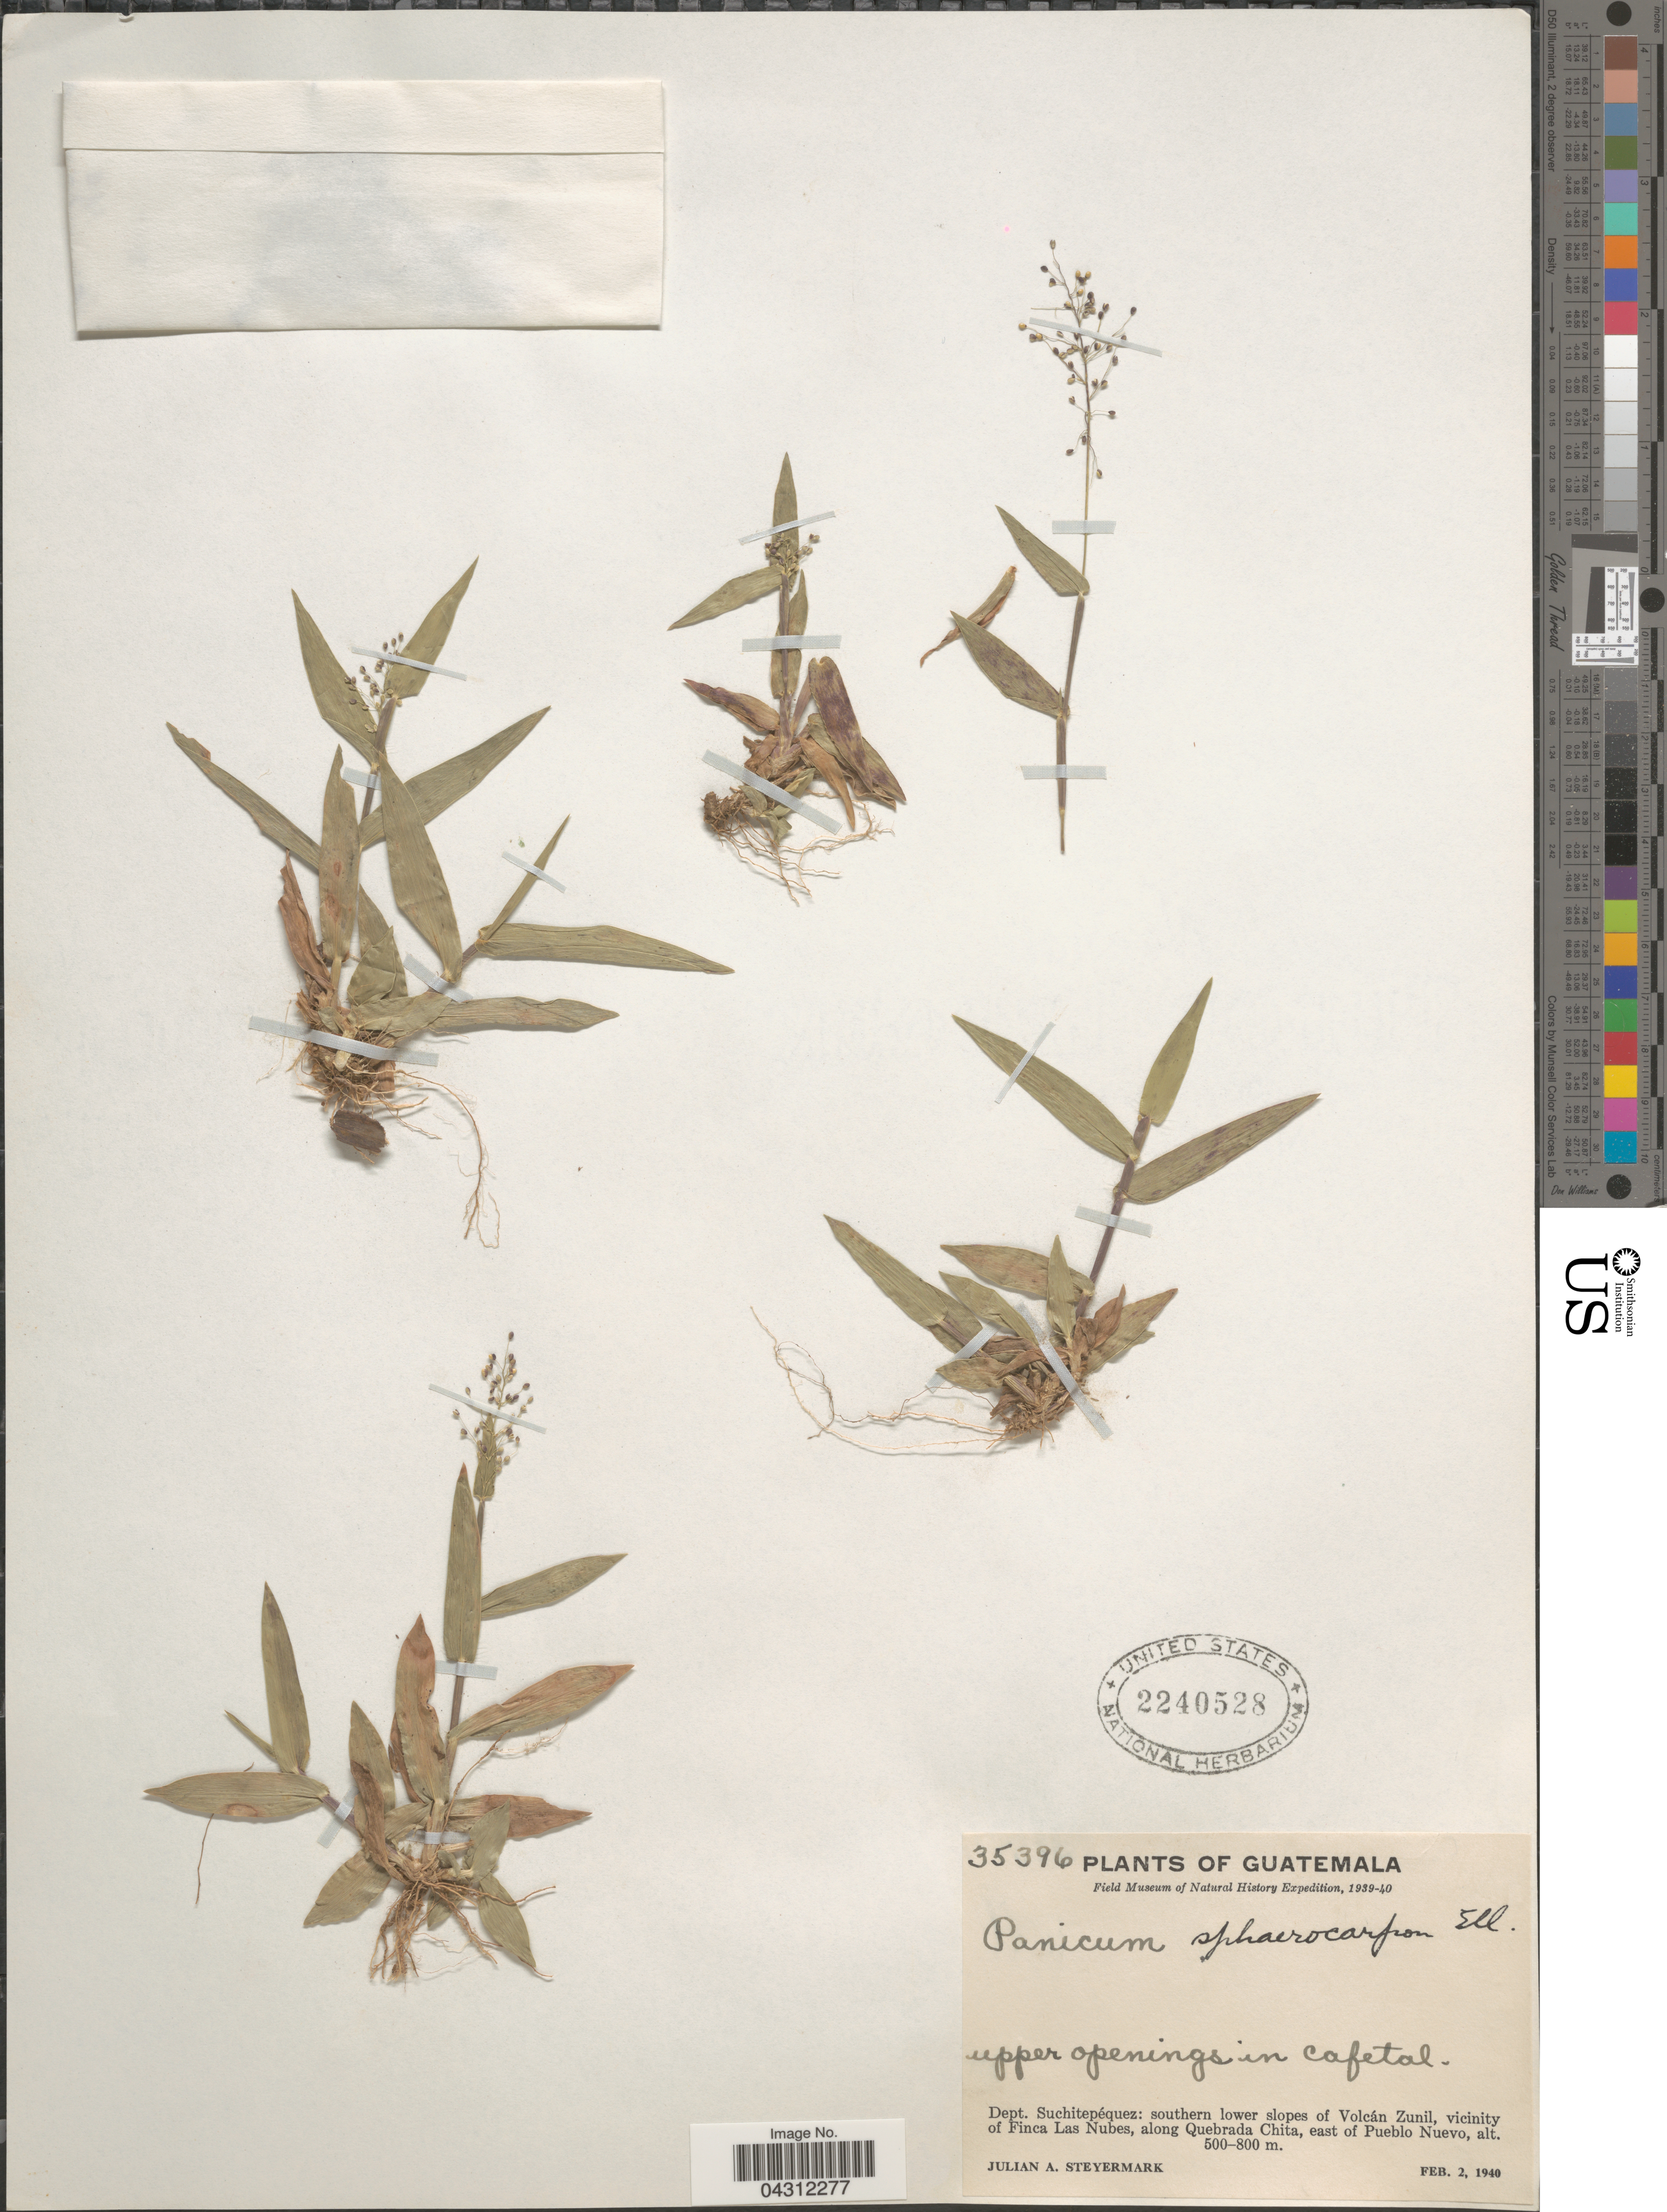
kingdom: Plantae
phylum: Tracheophyta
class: Liliopsida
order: Poales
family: Poaceae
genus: Dichanthelium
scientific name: Dichanthelium sphaerocarpon var. sphaerocarpon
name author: (Elliott) Gould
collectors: J. Steyermark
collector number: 35396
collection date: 1940-02-02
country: Guatemala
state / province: Suchitepequez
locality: Field Museum of Natural History Expedition, 1939-40. Dept. Suchitepéquez: southern lower slopes of Volcán Zunil, vicinity of Finca Las Nubes, along Quebrada Chita, east of Pueblo Nuevo.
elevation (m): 500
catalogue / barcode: US 2240528